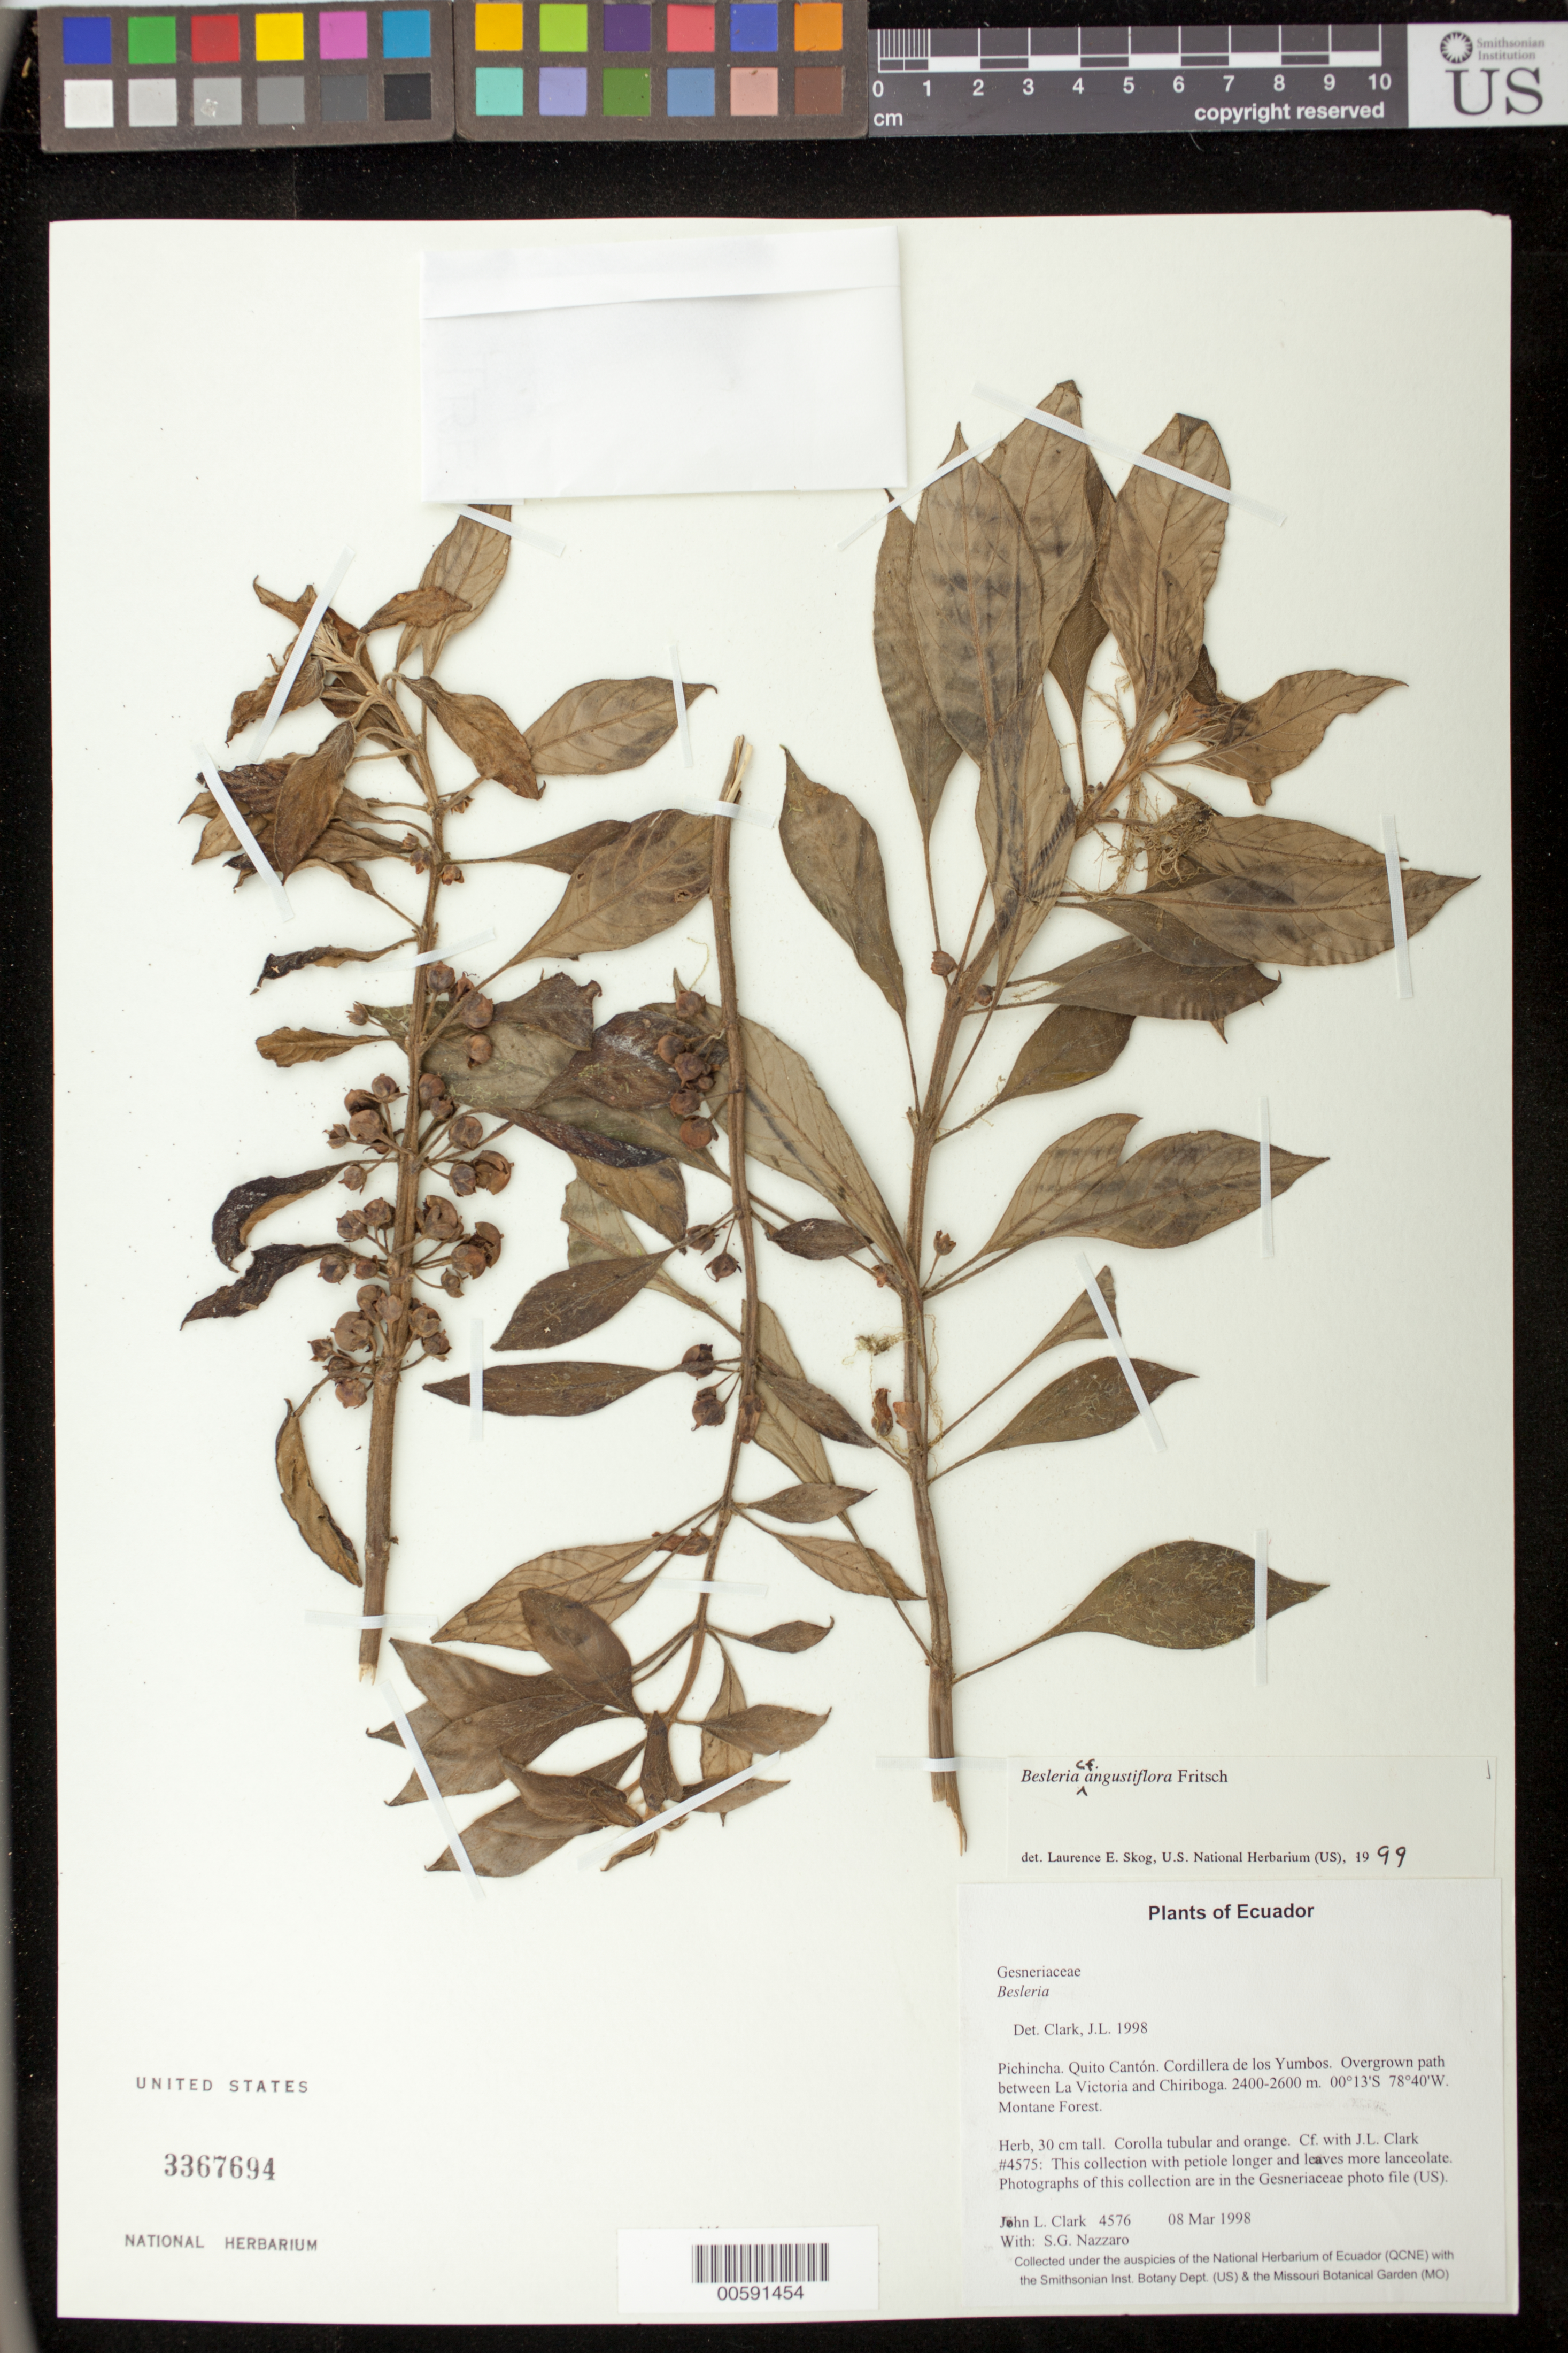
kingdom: Plantae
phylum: Tracheophyta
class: Magnoliopsida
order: Lamiales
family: Gesneriaceae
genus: Besleria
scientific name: Besleria angustiflora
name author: Fritsch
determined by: Clark, J. L., (SEL), The Marie Selby Botanical Garden (UNITED STATES)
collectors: J. L. Clark & S. Nazzaro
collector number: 4576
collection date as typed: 08 Mar 1998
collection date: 1998-03-08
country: Ecuador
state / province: Pichincha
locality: Quito Cantón. Cordillera de los Yumbos. Overgrown path between La Victoria and Chiriboga.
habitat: Montane Forest.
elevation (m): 2400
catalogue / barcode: US 3367694